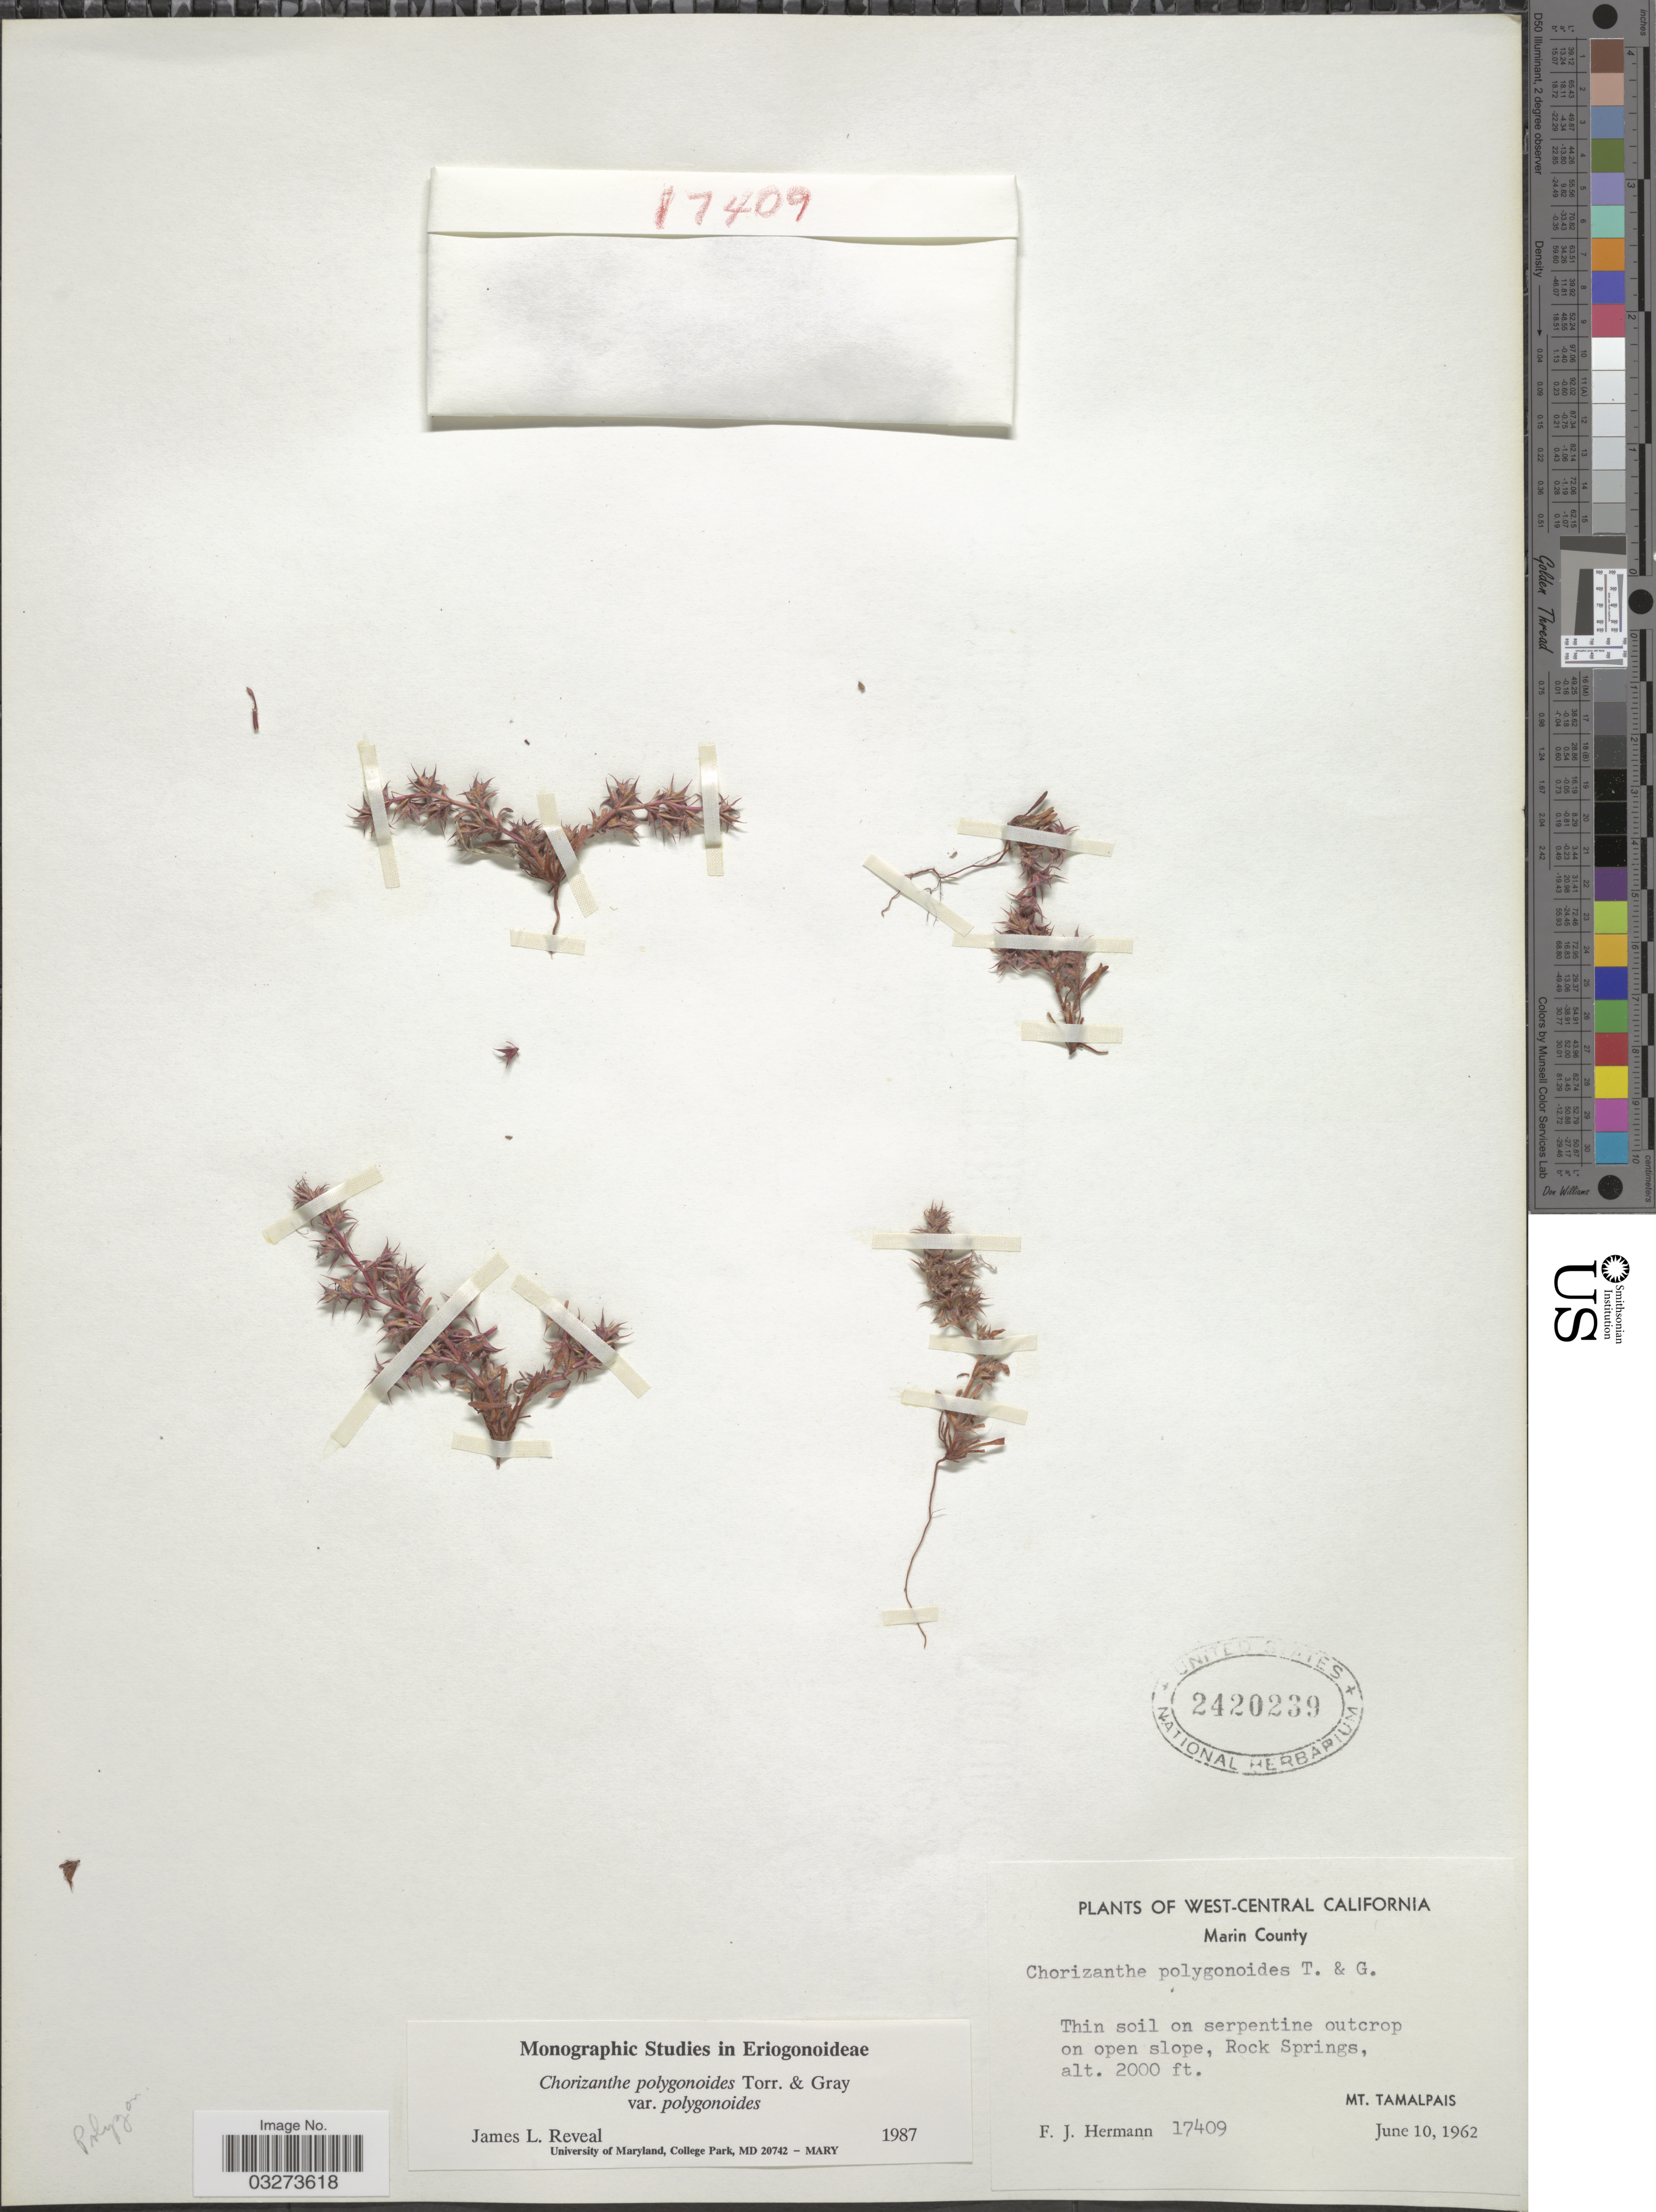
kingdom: Plantae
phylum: Tracheophyta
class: Magnoliopsida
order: Caryophyllales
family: Polygonaceae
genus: Chorizanthe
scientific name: Chorizanthe polygonoides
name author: Torr. & A. Gray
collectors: F. J. Hermann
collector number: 17409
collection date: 1962-06-10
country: United States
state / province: California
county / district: Marin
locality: West-Central California, Marin County, Rock Springs, Mt. Tamalpais.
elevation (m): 610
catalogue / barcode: US 2420239